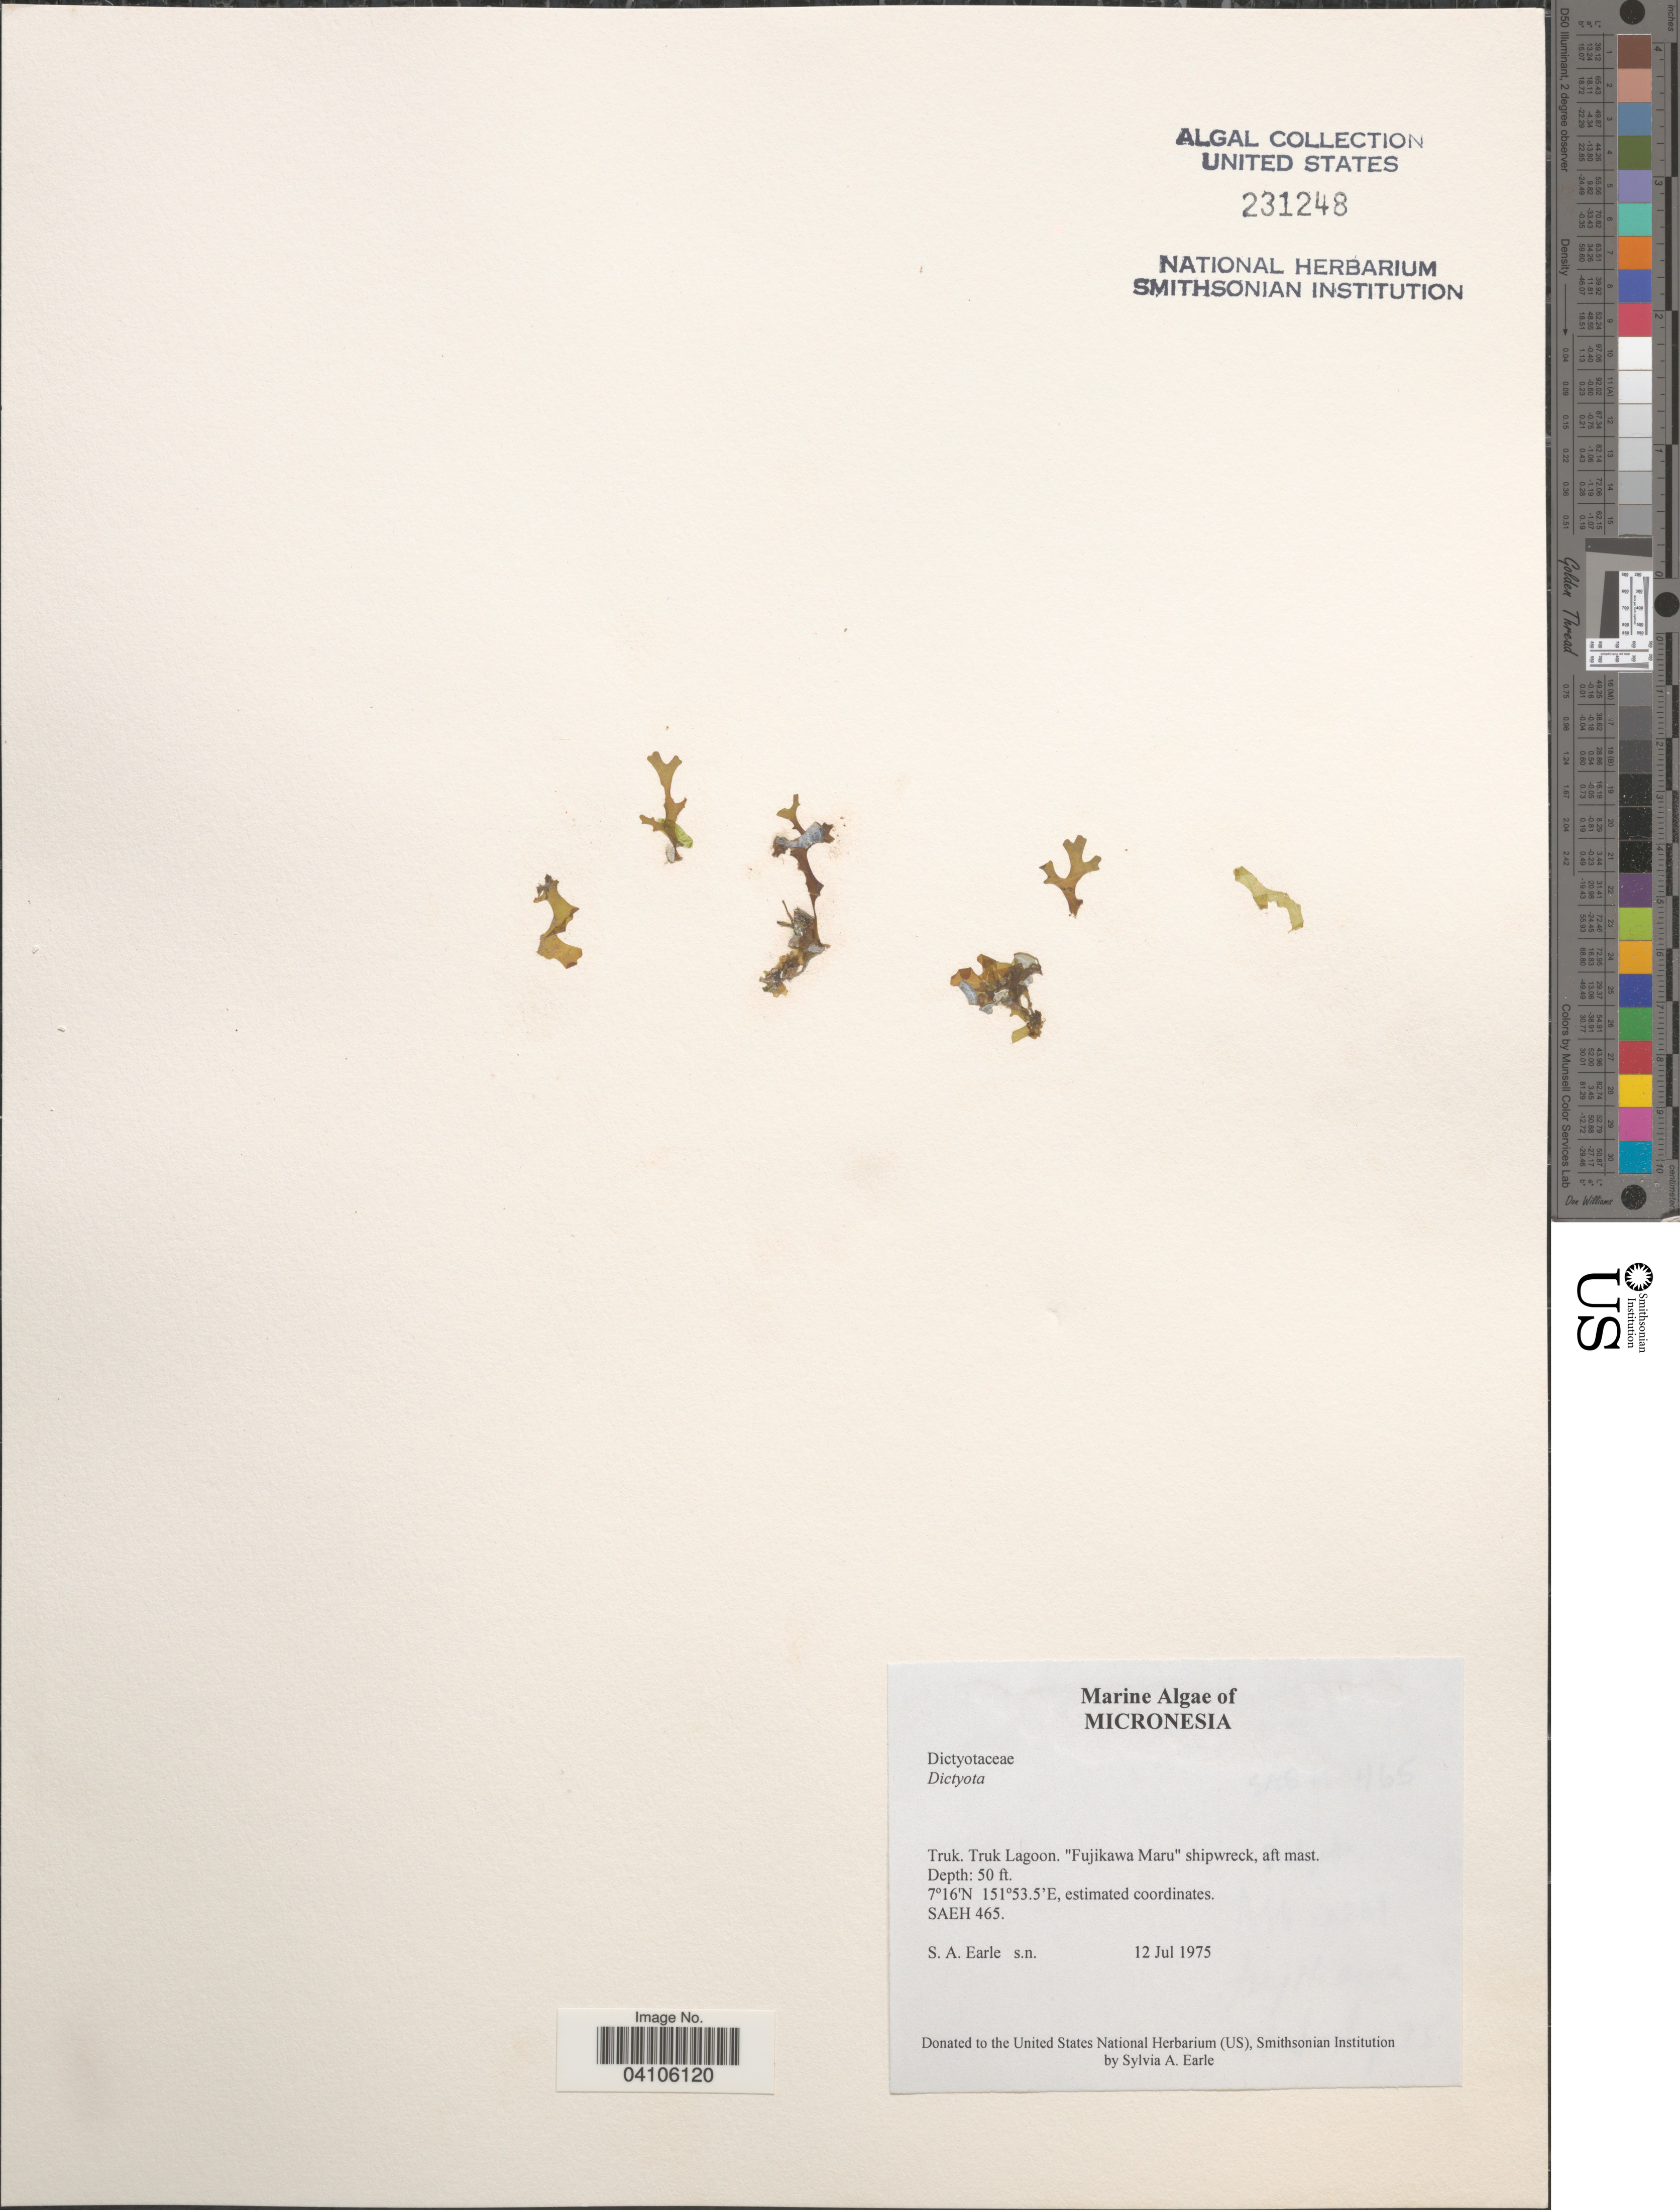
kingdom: Chromista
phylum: Ochrophyta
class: Phaeophyceae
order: Dictyotales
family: Dictyotaceae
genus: Dictyota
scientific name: Dictyota sp.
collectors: S. A. Earle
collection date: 1975-07-12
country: Micronesia, Federated States of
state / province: Truk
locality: Micronesia. Truk Lagoon. "Fujikawa Maru" shipwreck, aft mast.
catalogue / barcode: US 231248